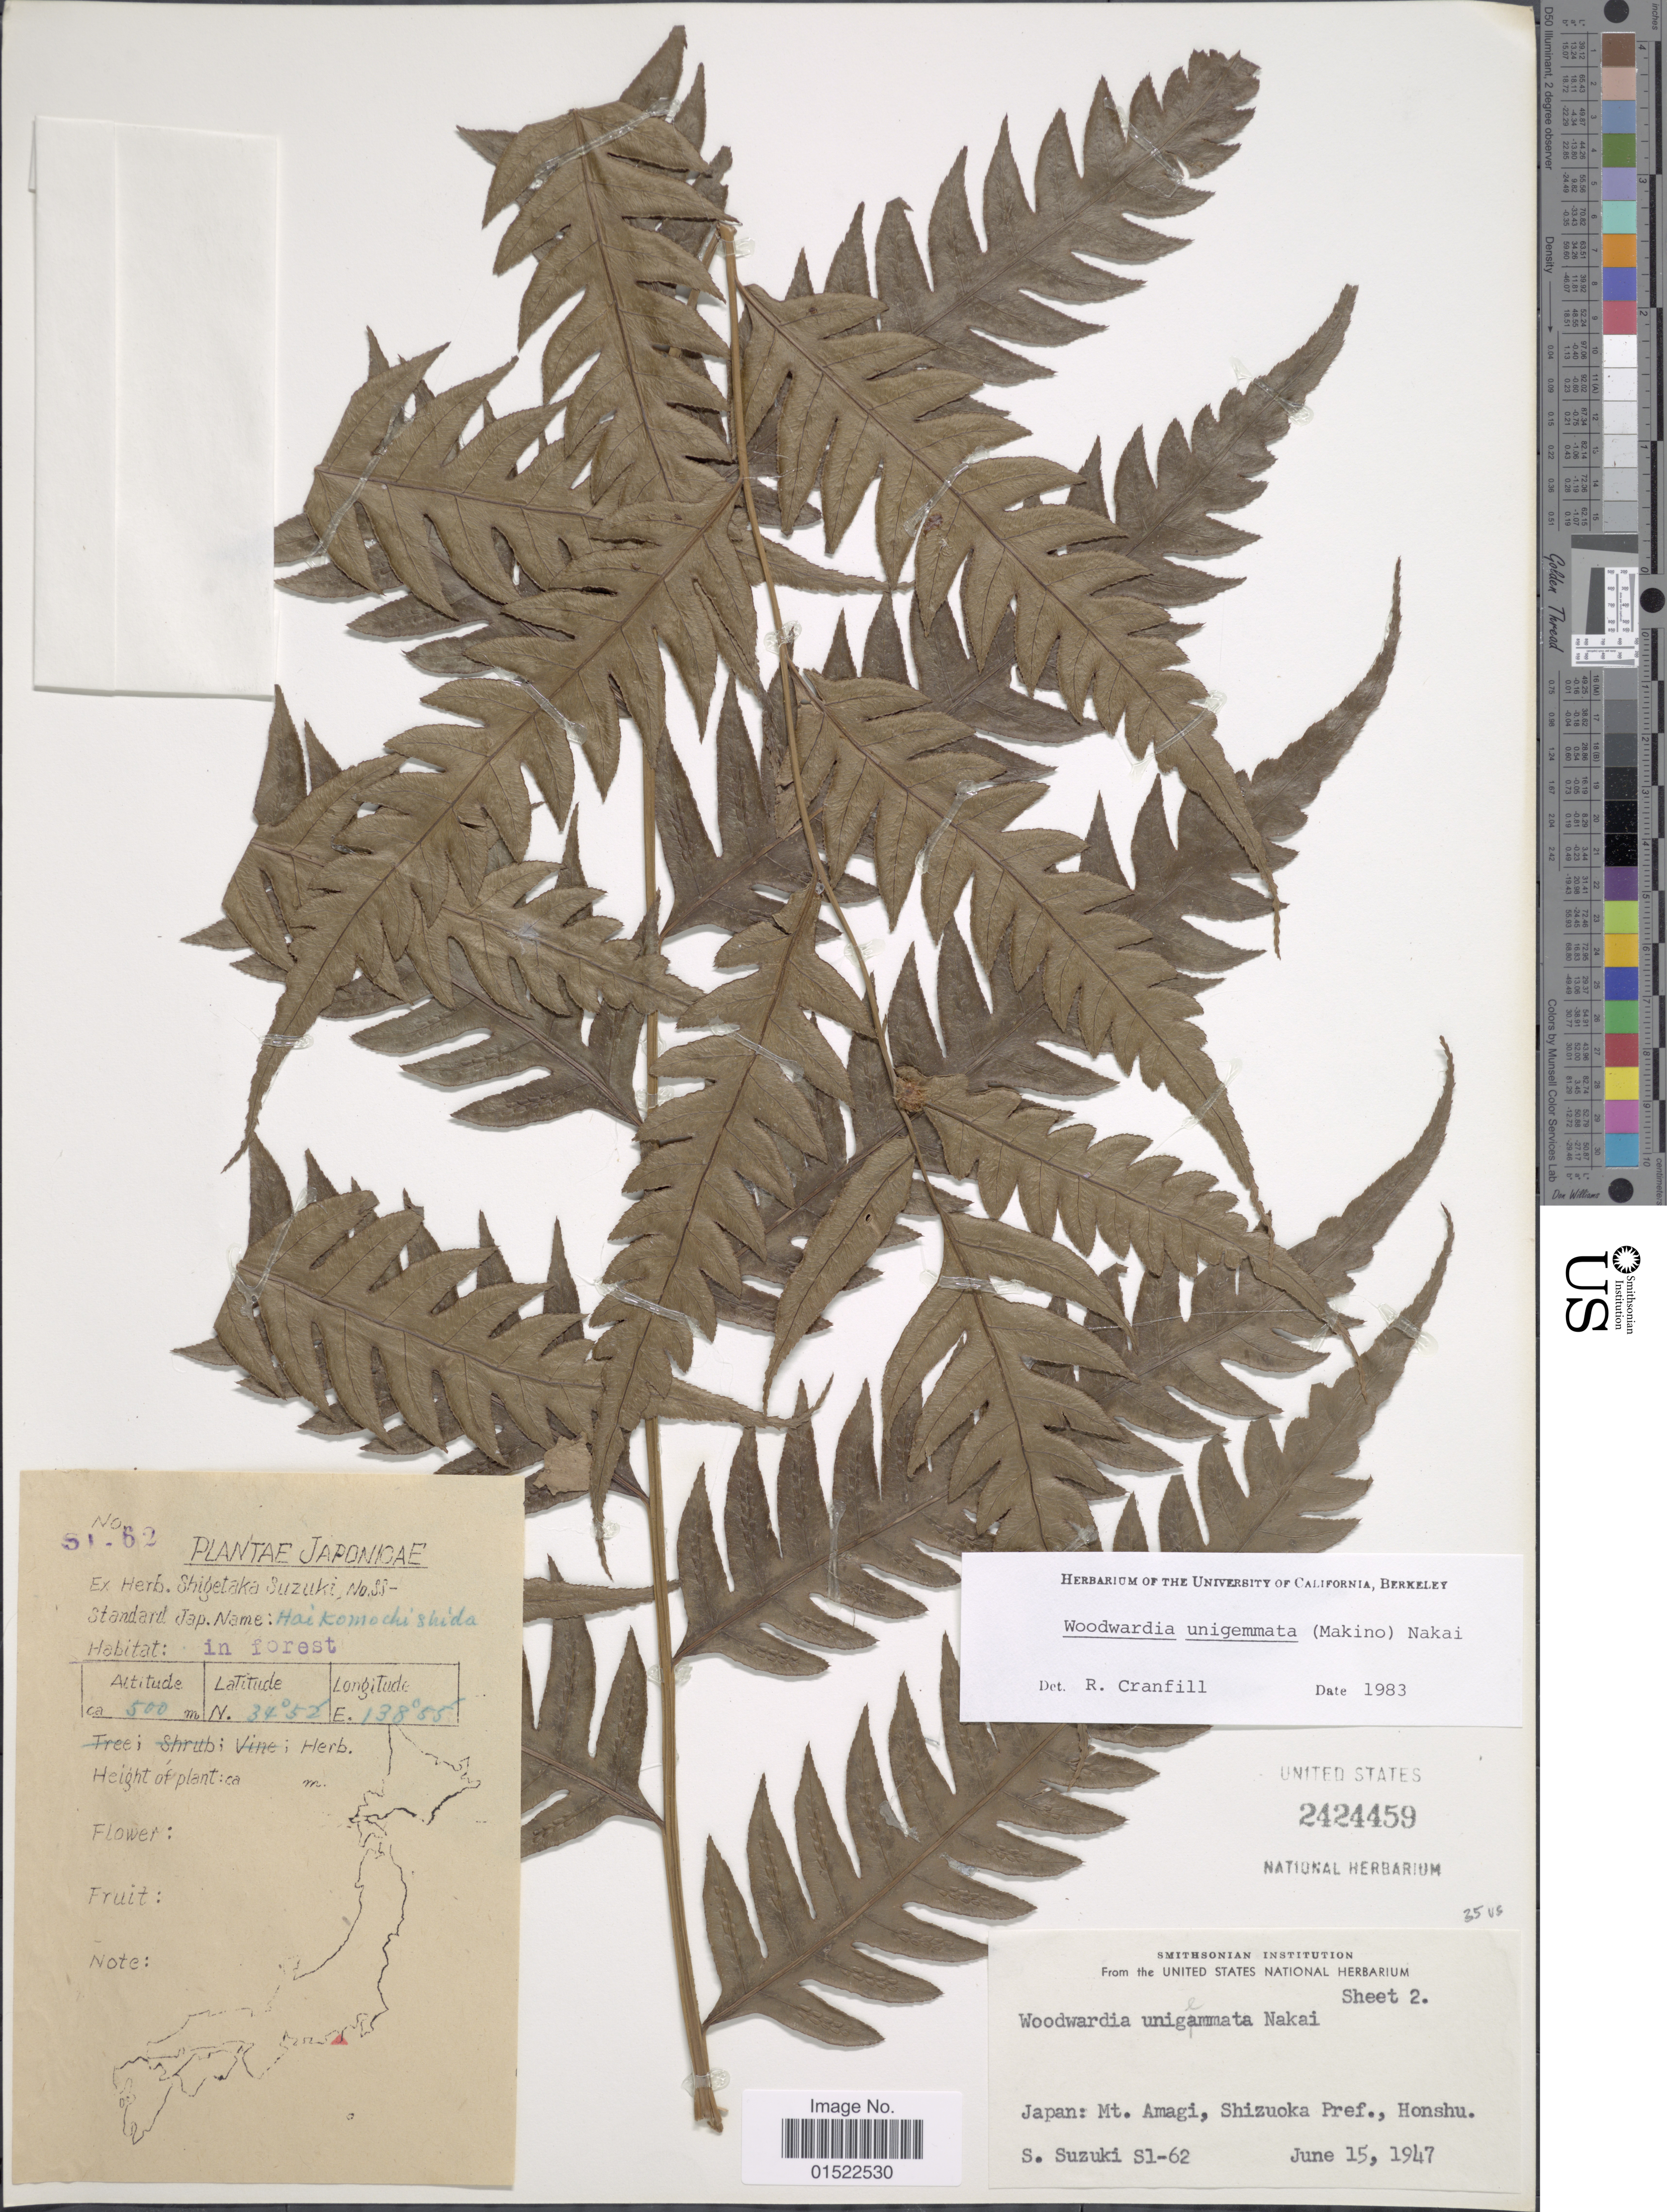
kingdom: Plantae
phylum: Tracheophyta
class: Polypodiopsida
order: Polypodiales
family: Blechnaceae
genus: Woodwardia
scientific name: Woodwardia unigemmata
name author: (Makino) Nakai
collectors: S. Suzuki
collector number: S1-62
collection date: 1947-06-15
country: Japan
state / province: Sizuoka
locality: Mt. Amagi, Shizuoka Pref. Honshu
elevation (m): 500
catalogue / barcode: US 2424459